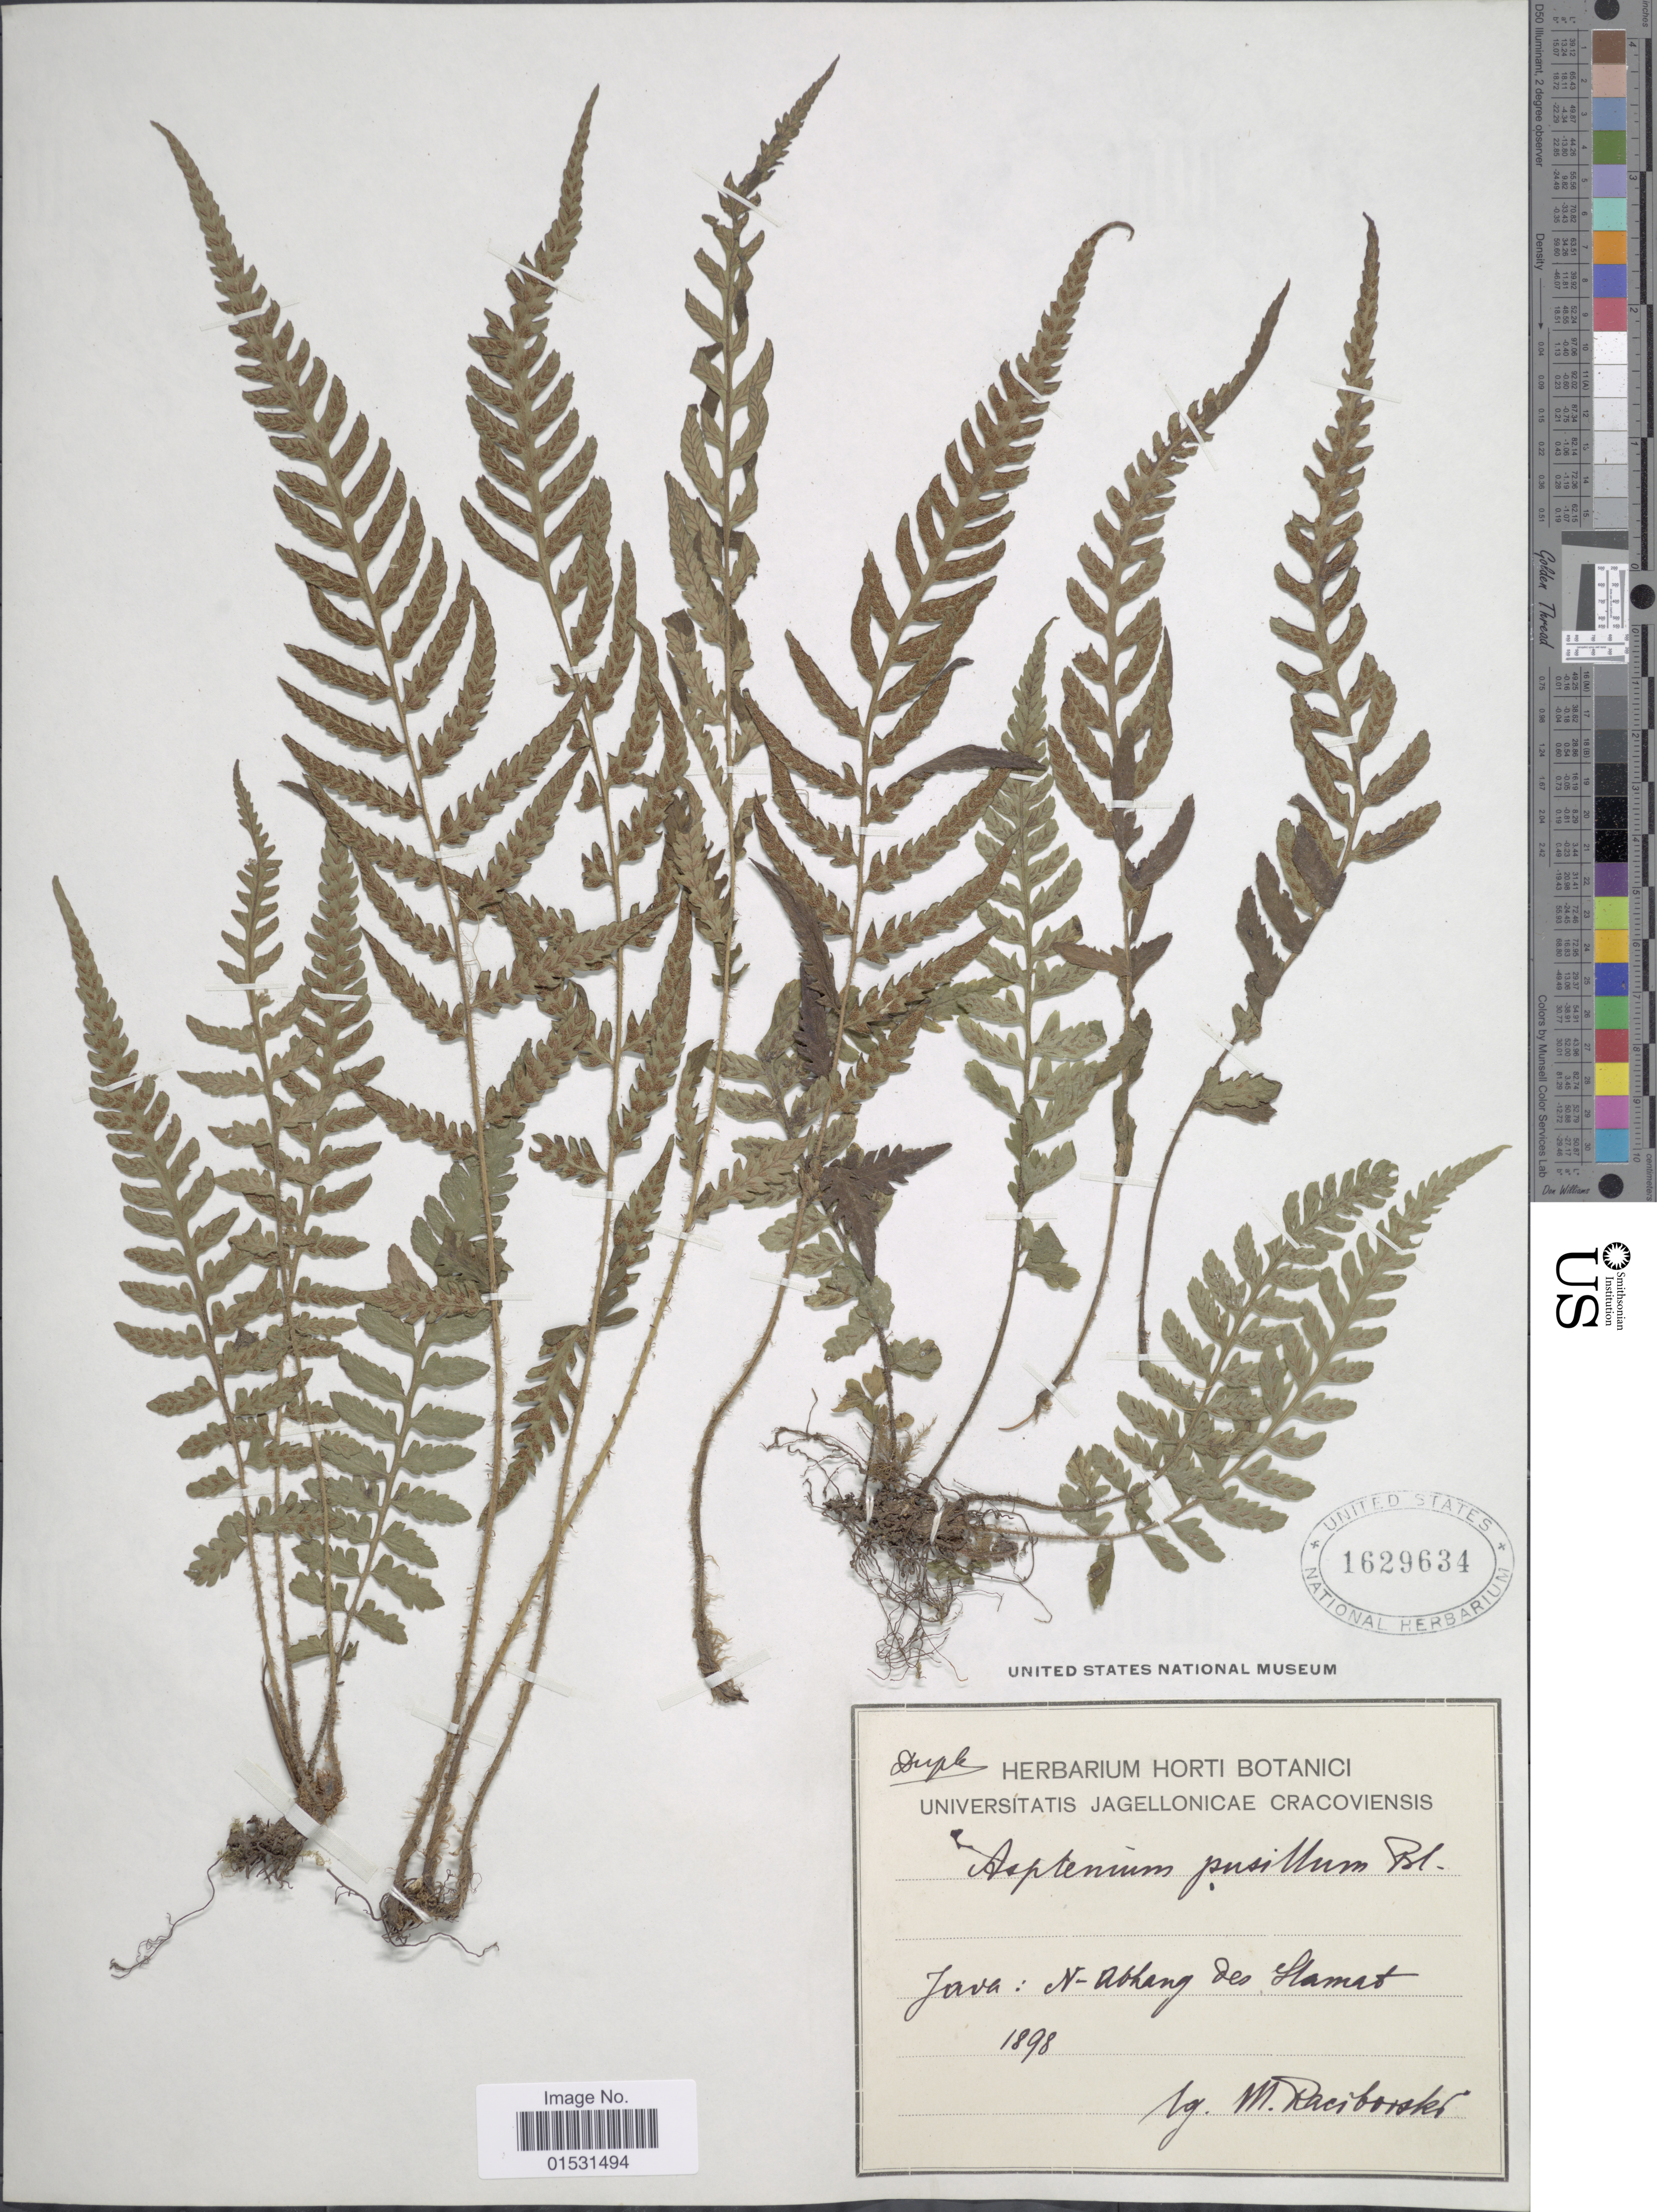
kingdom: Plantae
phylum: Tracheophyta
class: Polypodiopsida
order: Polypodiales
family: Athyriaceae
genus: Athyrium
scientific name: Athyrium pusillum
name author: (Blume) Alderw.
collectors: M. Raciborski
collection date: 1898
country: Indonesia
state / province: Java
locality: N-Abhang des. Slamat. [interpreted]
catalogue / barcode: US 1629634